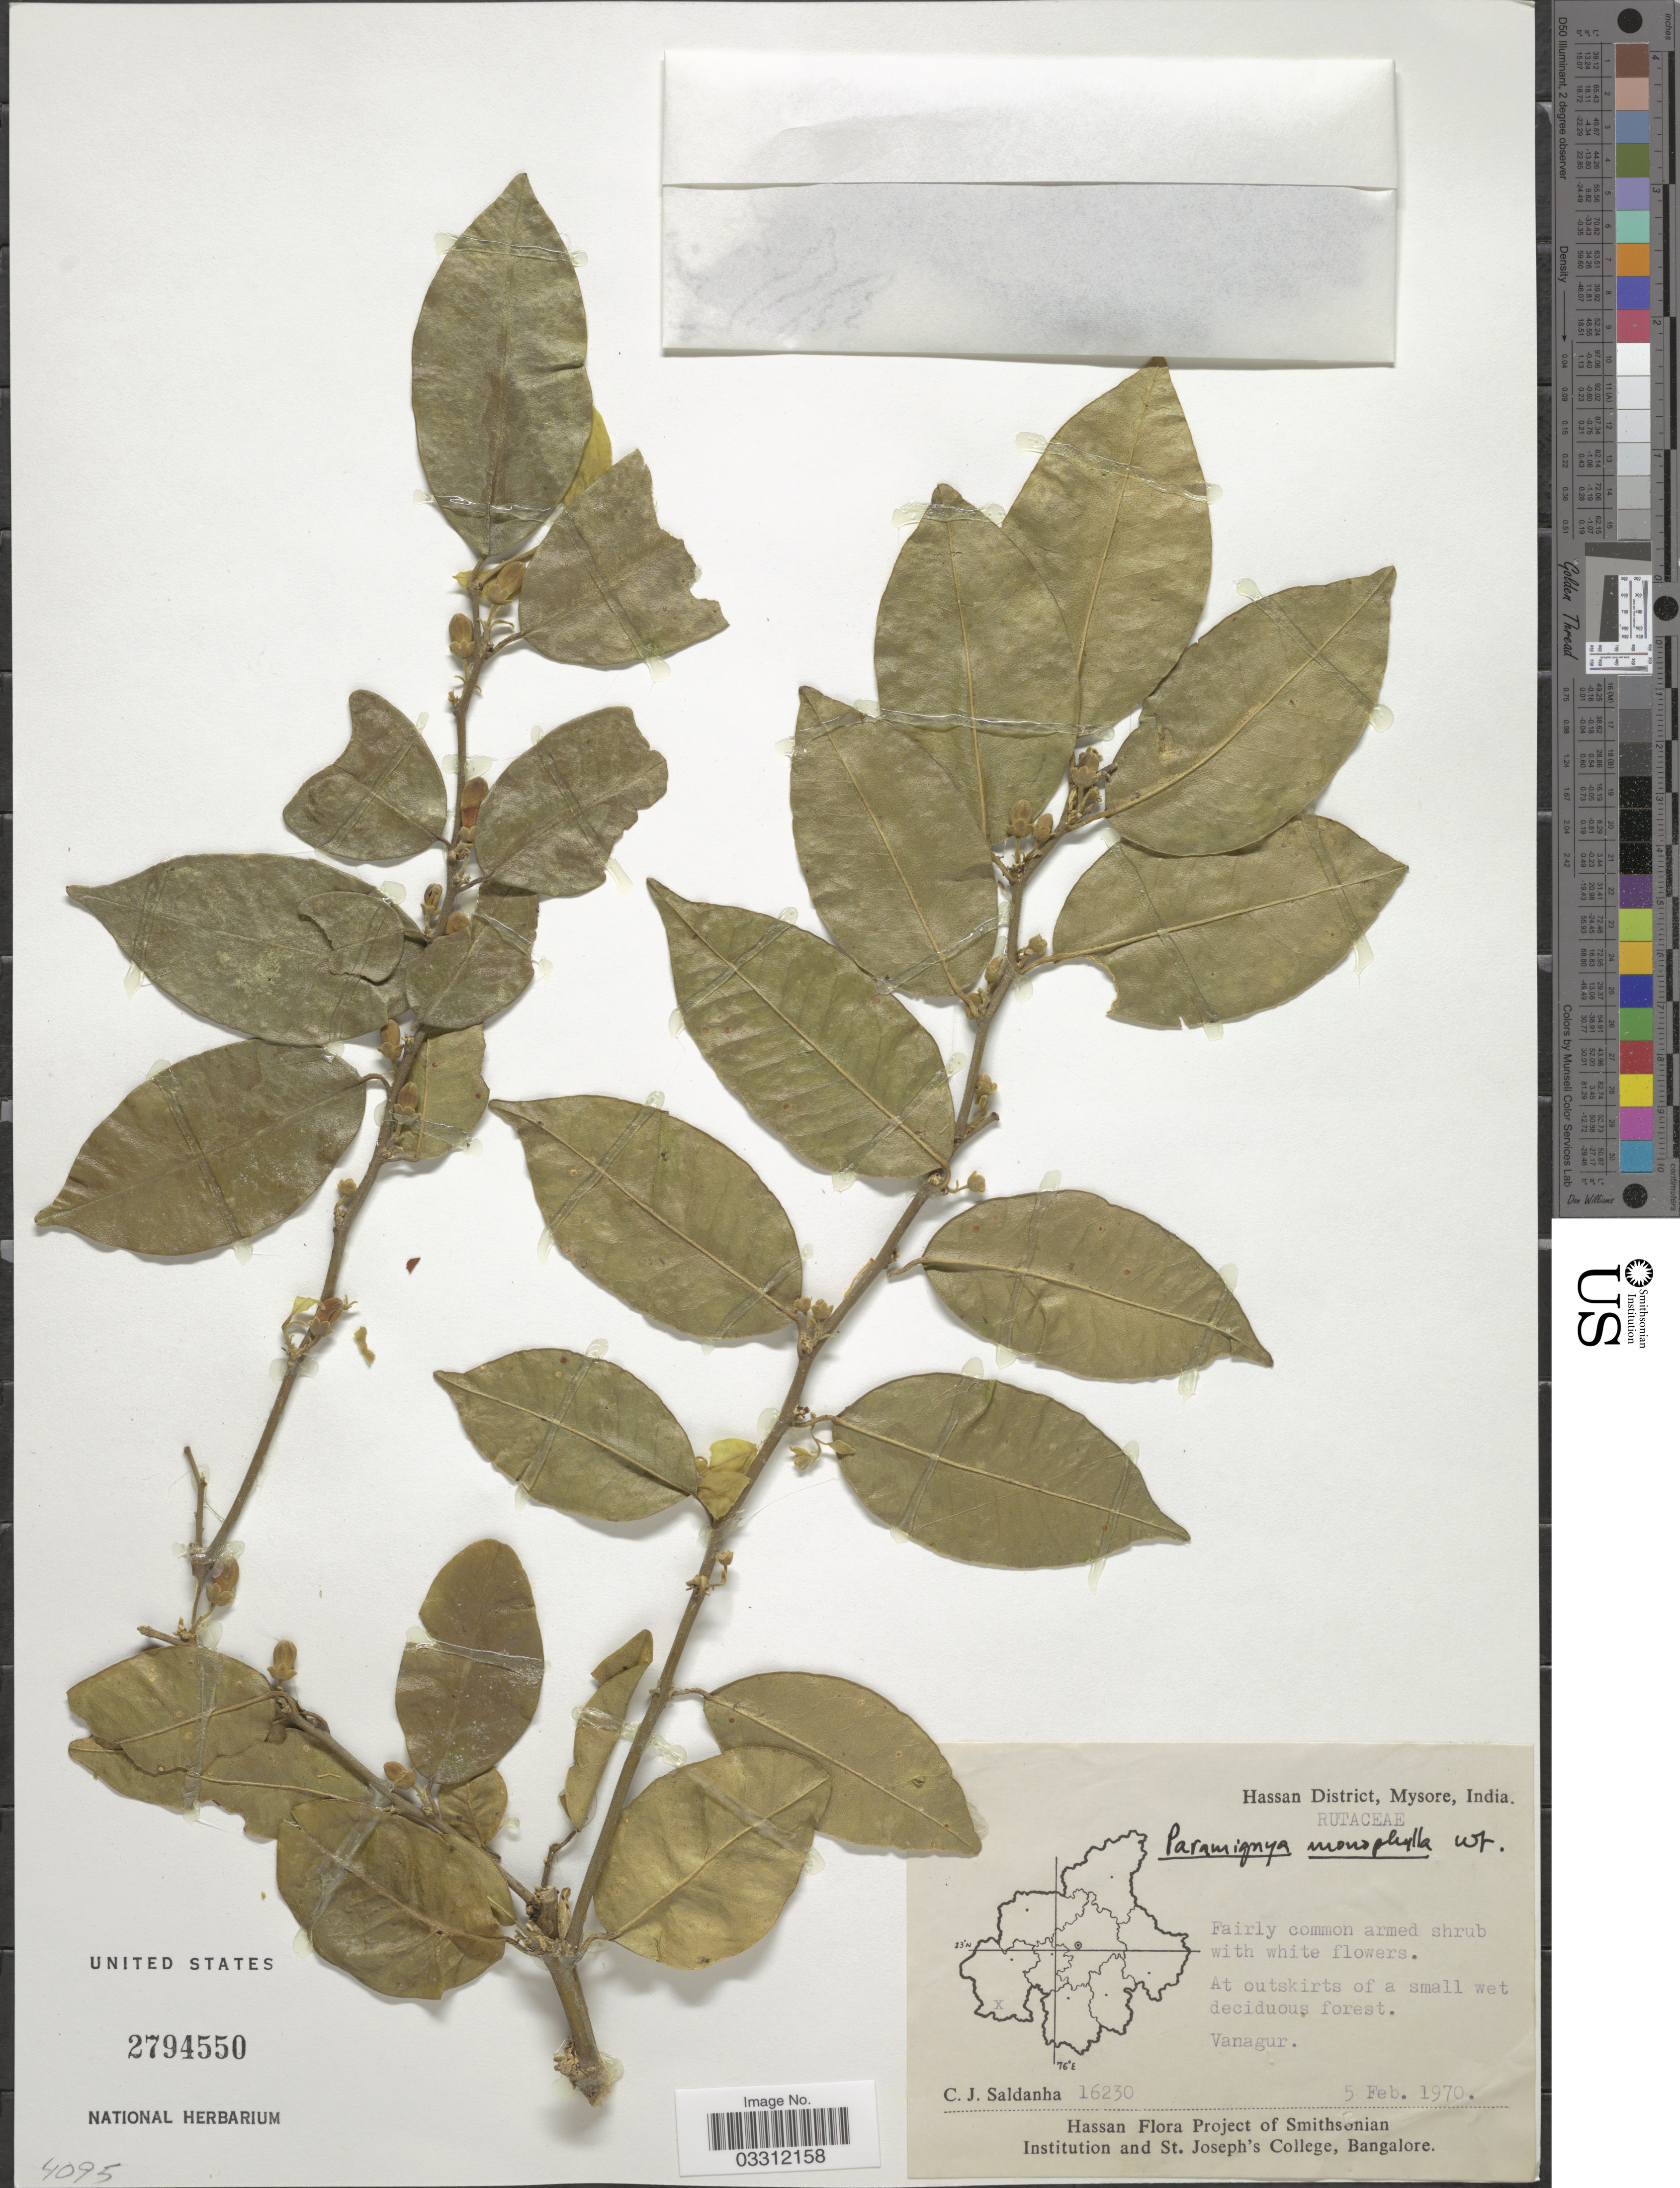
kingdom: Plantae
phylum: Tracheophyta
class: Magnoliopsida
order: Sapindales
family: Rutaceae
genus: Paramignya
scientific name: Paramignya monophylla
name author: Wight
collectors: C. J. Saldanha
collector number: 16230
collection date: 1970-02-05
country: India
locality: Hassan District, Mysore, Vanagur.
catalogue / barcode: US 2794550